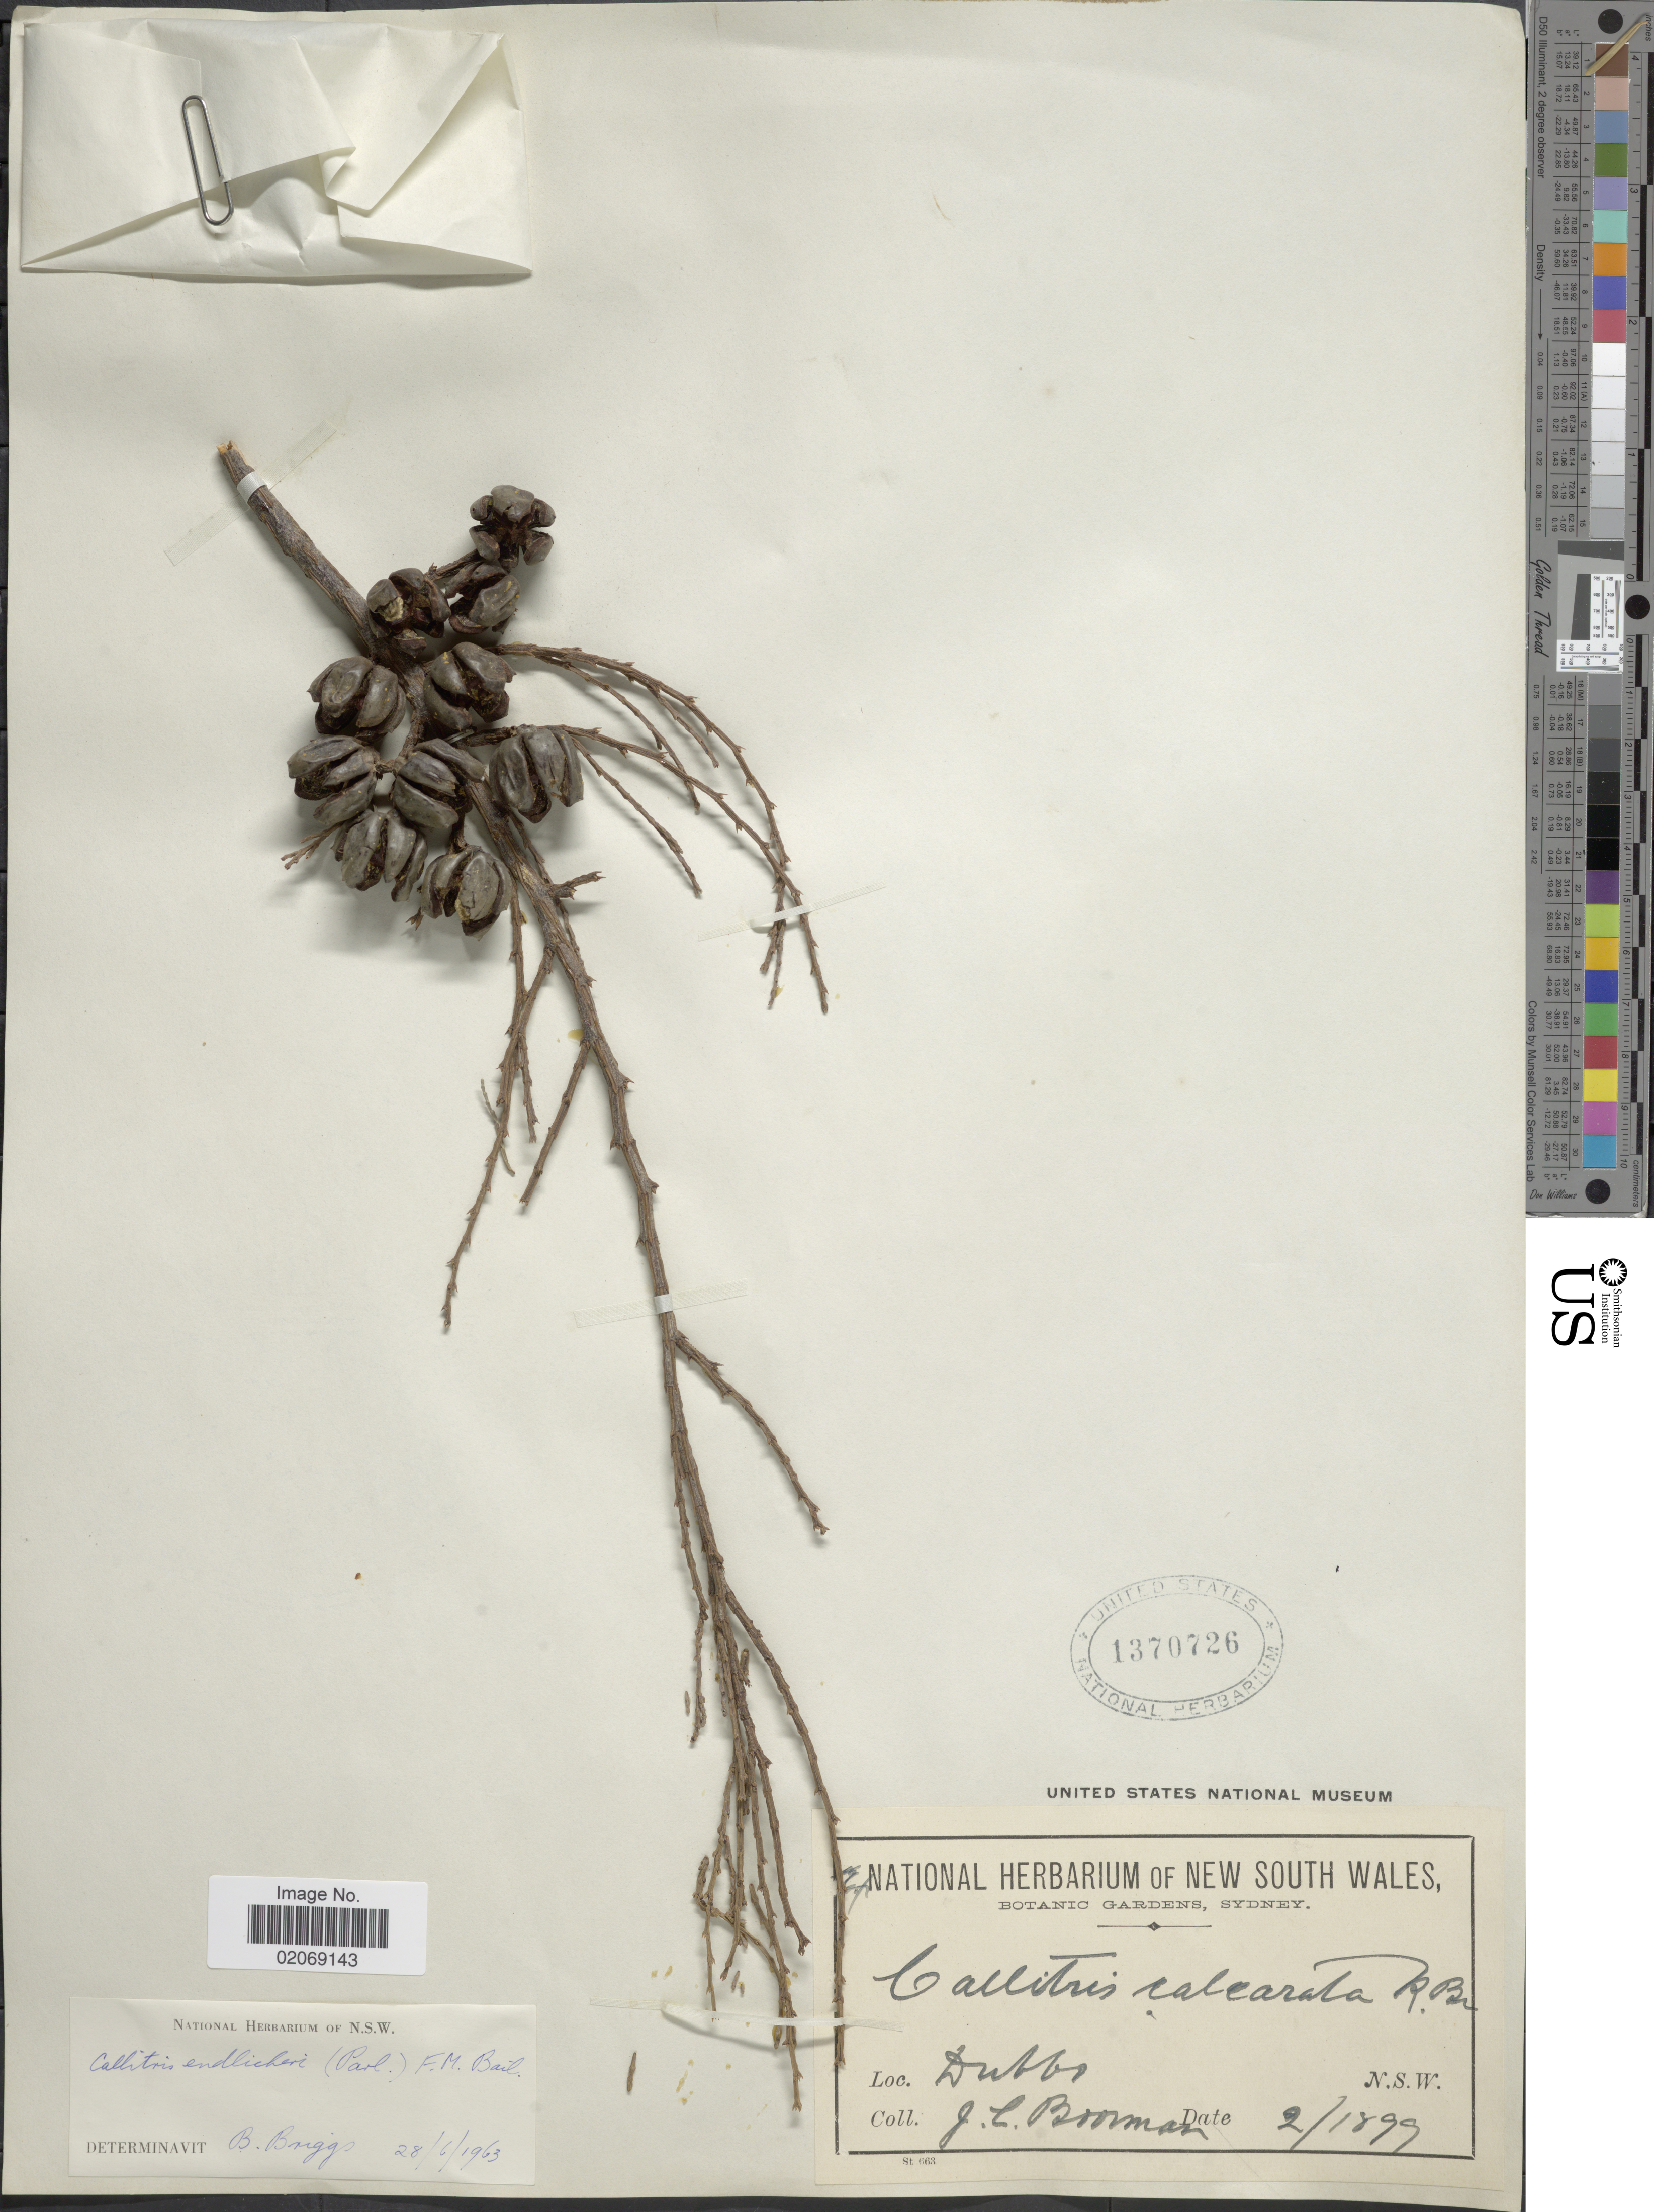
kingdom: Plantae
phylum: Tracheophyta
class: Pinopsida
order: Pinales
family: Cupressaceae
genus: Callitris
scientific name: Callitris endlicheri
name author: (Parl.) F.M. Bailey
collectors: J. Boorman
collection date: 1899-02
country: Australia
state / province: New South Wales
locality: Dubbo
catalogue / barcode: US 1370726